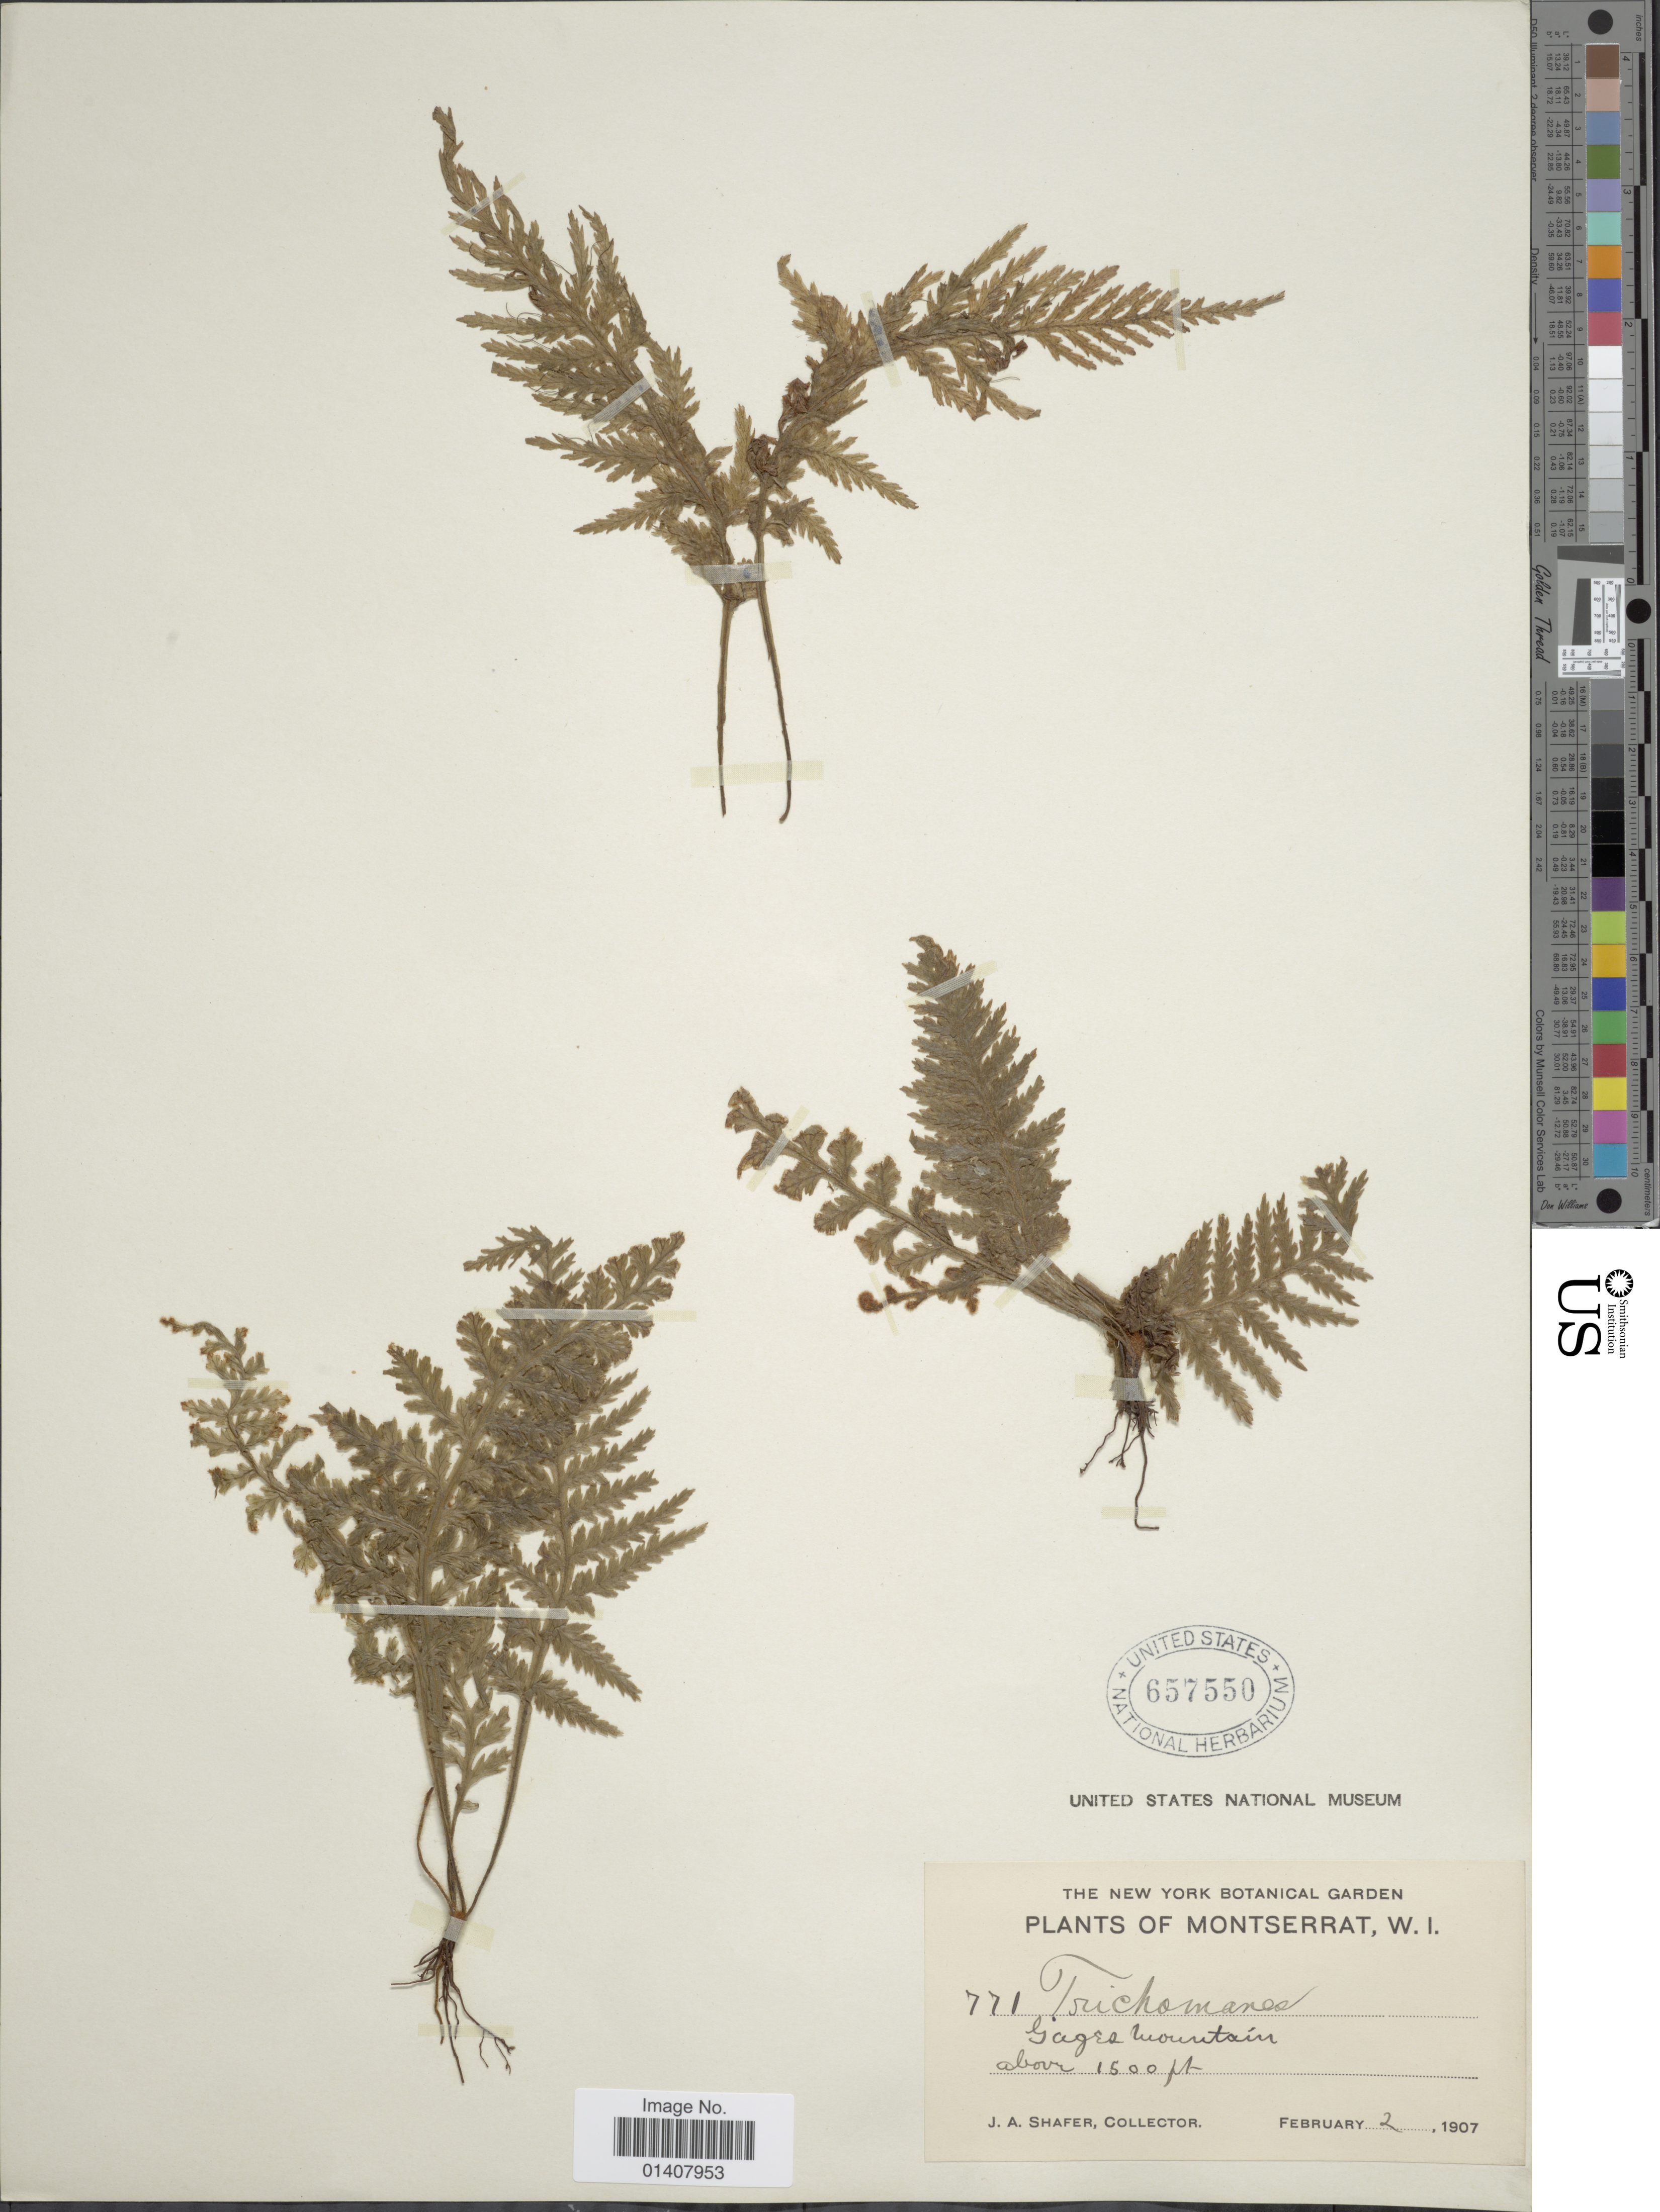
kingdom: Plantae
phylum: Tracheophyta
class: Polypodiopsida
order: Hymenophyllales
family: Hymenophyllaceae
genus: Trichomanes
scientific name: Trichomanes alatum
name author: Sw.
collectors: J. A. Shafer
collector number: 771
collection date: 1907-02-02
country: Montserrat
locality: Gages Mountain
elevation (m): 457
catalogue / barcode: US 657550